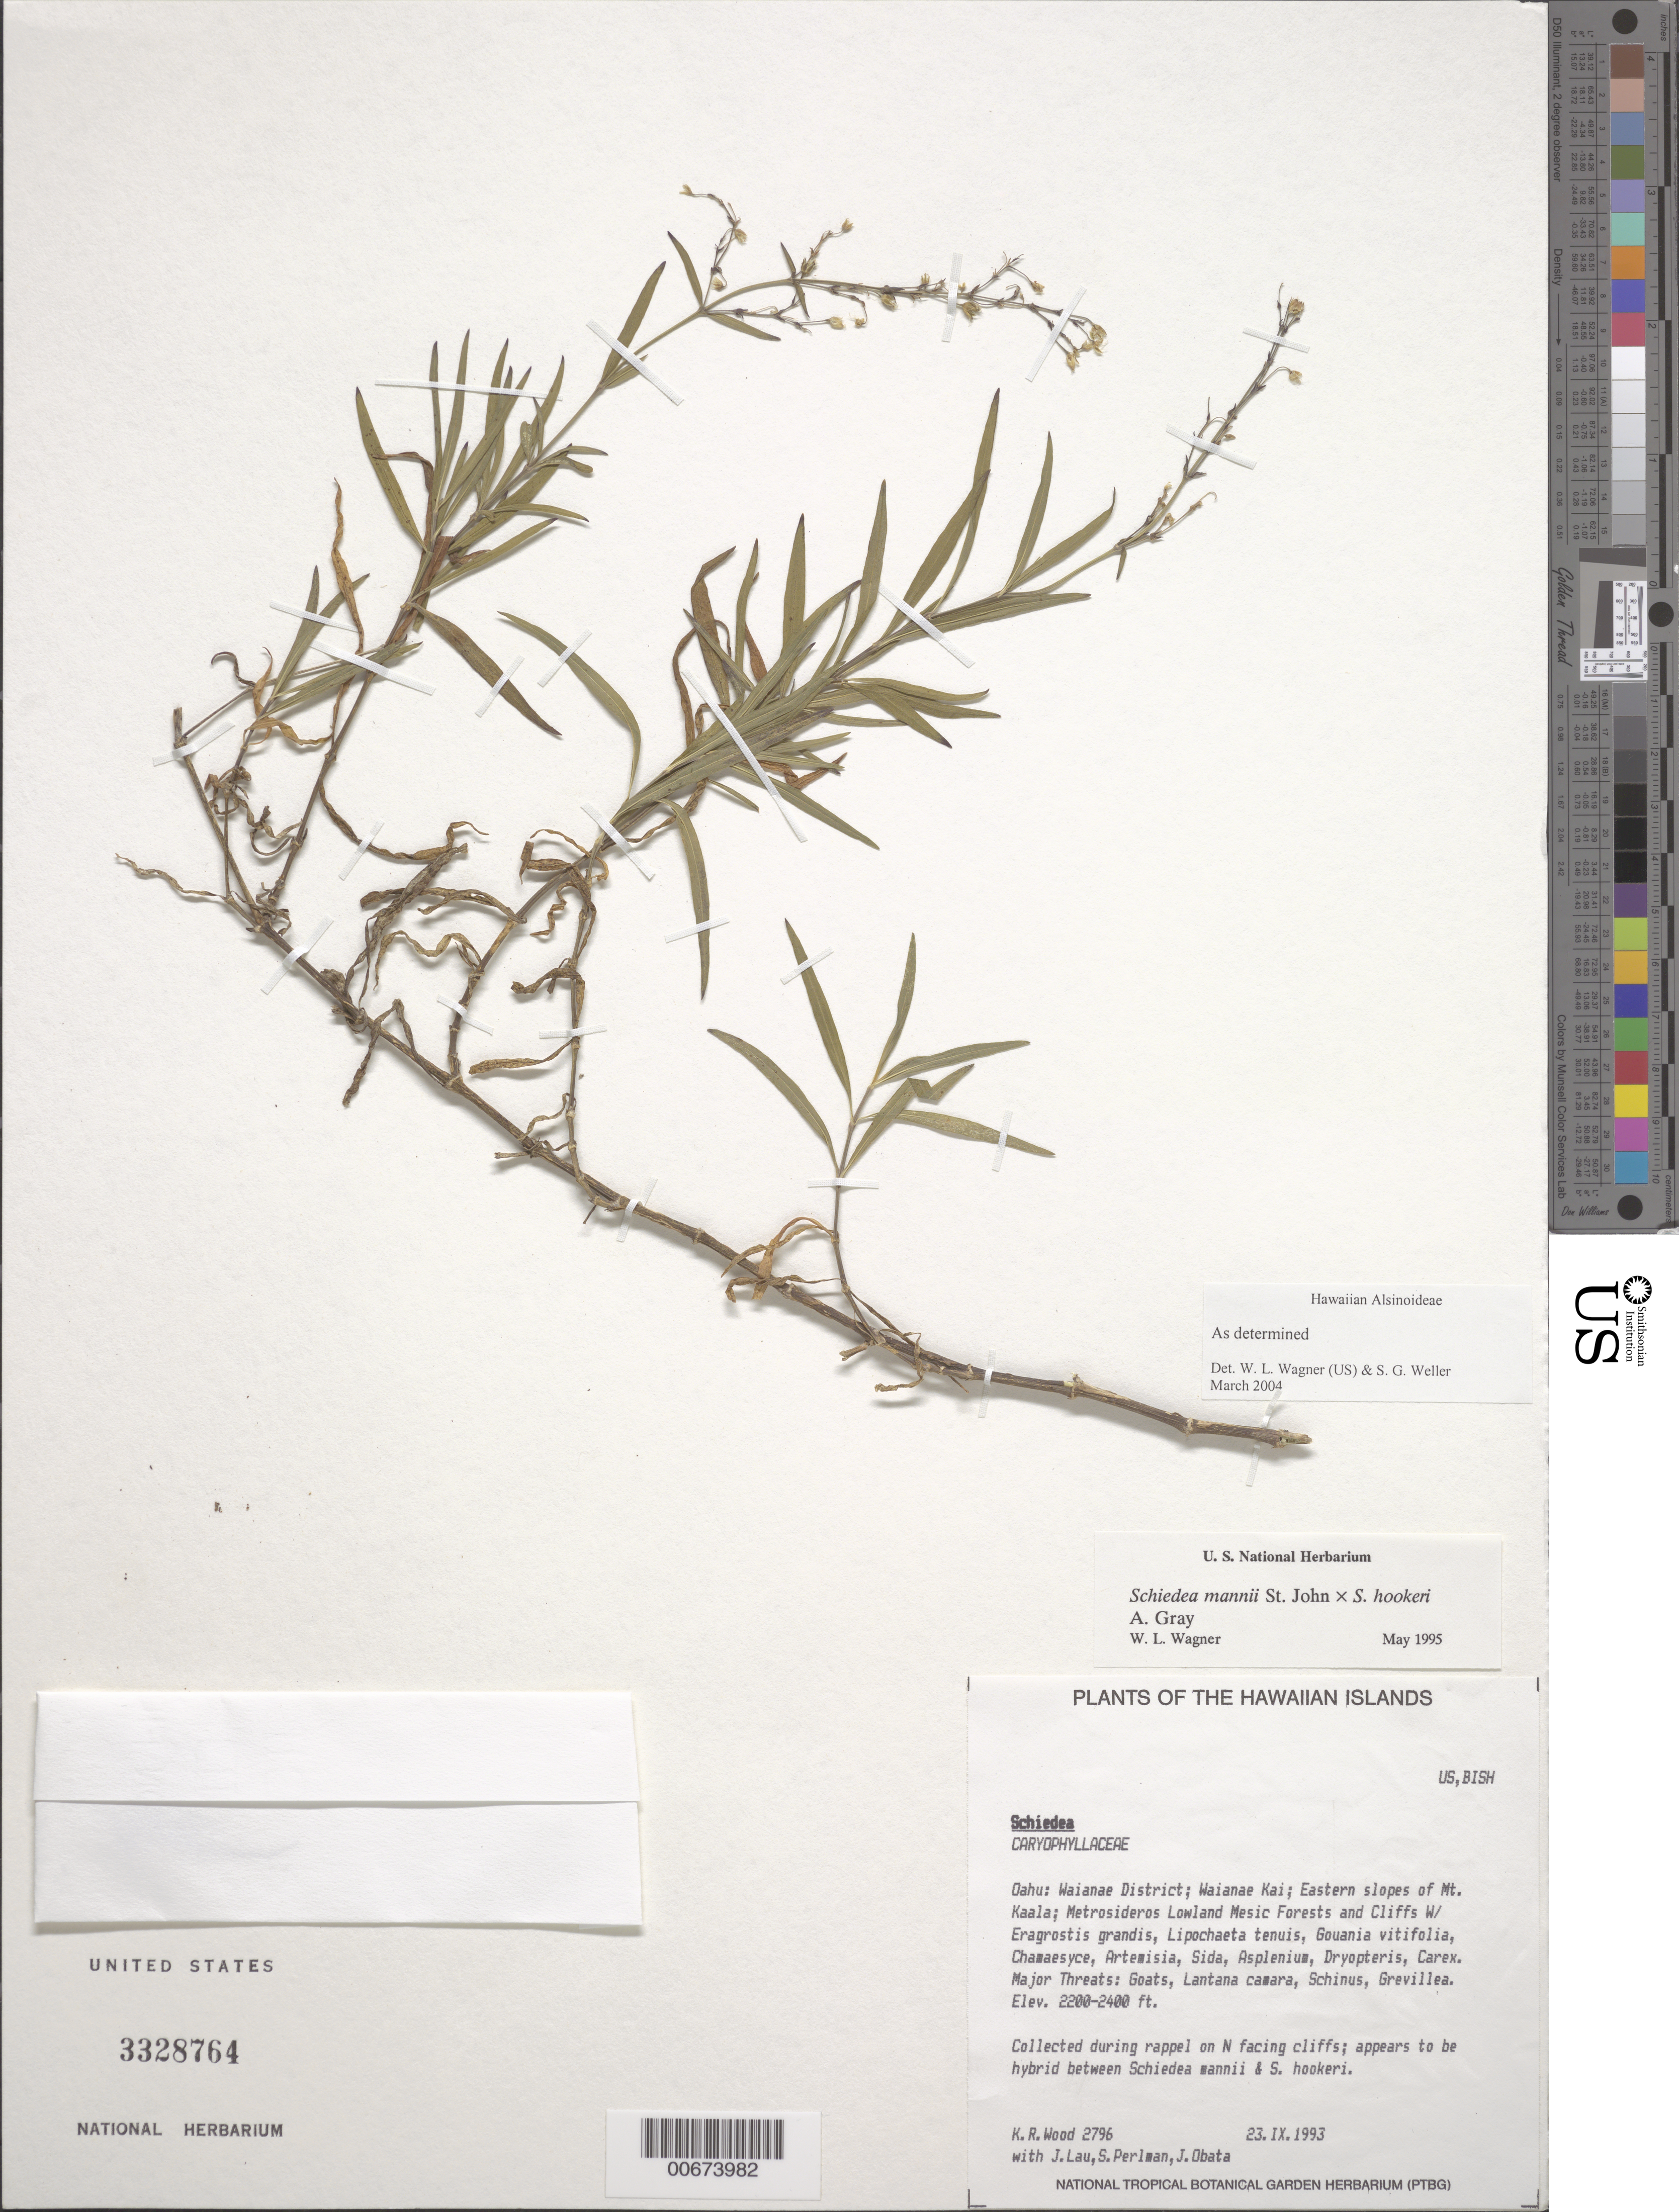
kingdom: Plantae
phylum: Tracheophyta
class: Magnoliopsida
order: Caryophyllales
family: Caryophyllaceae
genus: Schiedea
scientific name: Schiedea hookeri x S. mannii H. St. John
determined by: Wagner, W. L.; Weller, Stephen G.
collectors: K. R. Wood, J. Lau, S. P. Perlman & J. Obata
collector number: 2796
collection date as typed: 23 Nov 1993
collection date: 1993-11-23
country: United States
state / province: Hawaii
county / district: Honolulu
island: Oahu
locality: Waianae Kai, eastern slopes of Mt. Kaala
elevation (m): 671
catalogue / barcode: US 3328764